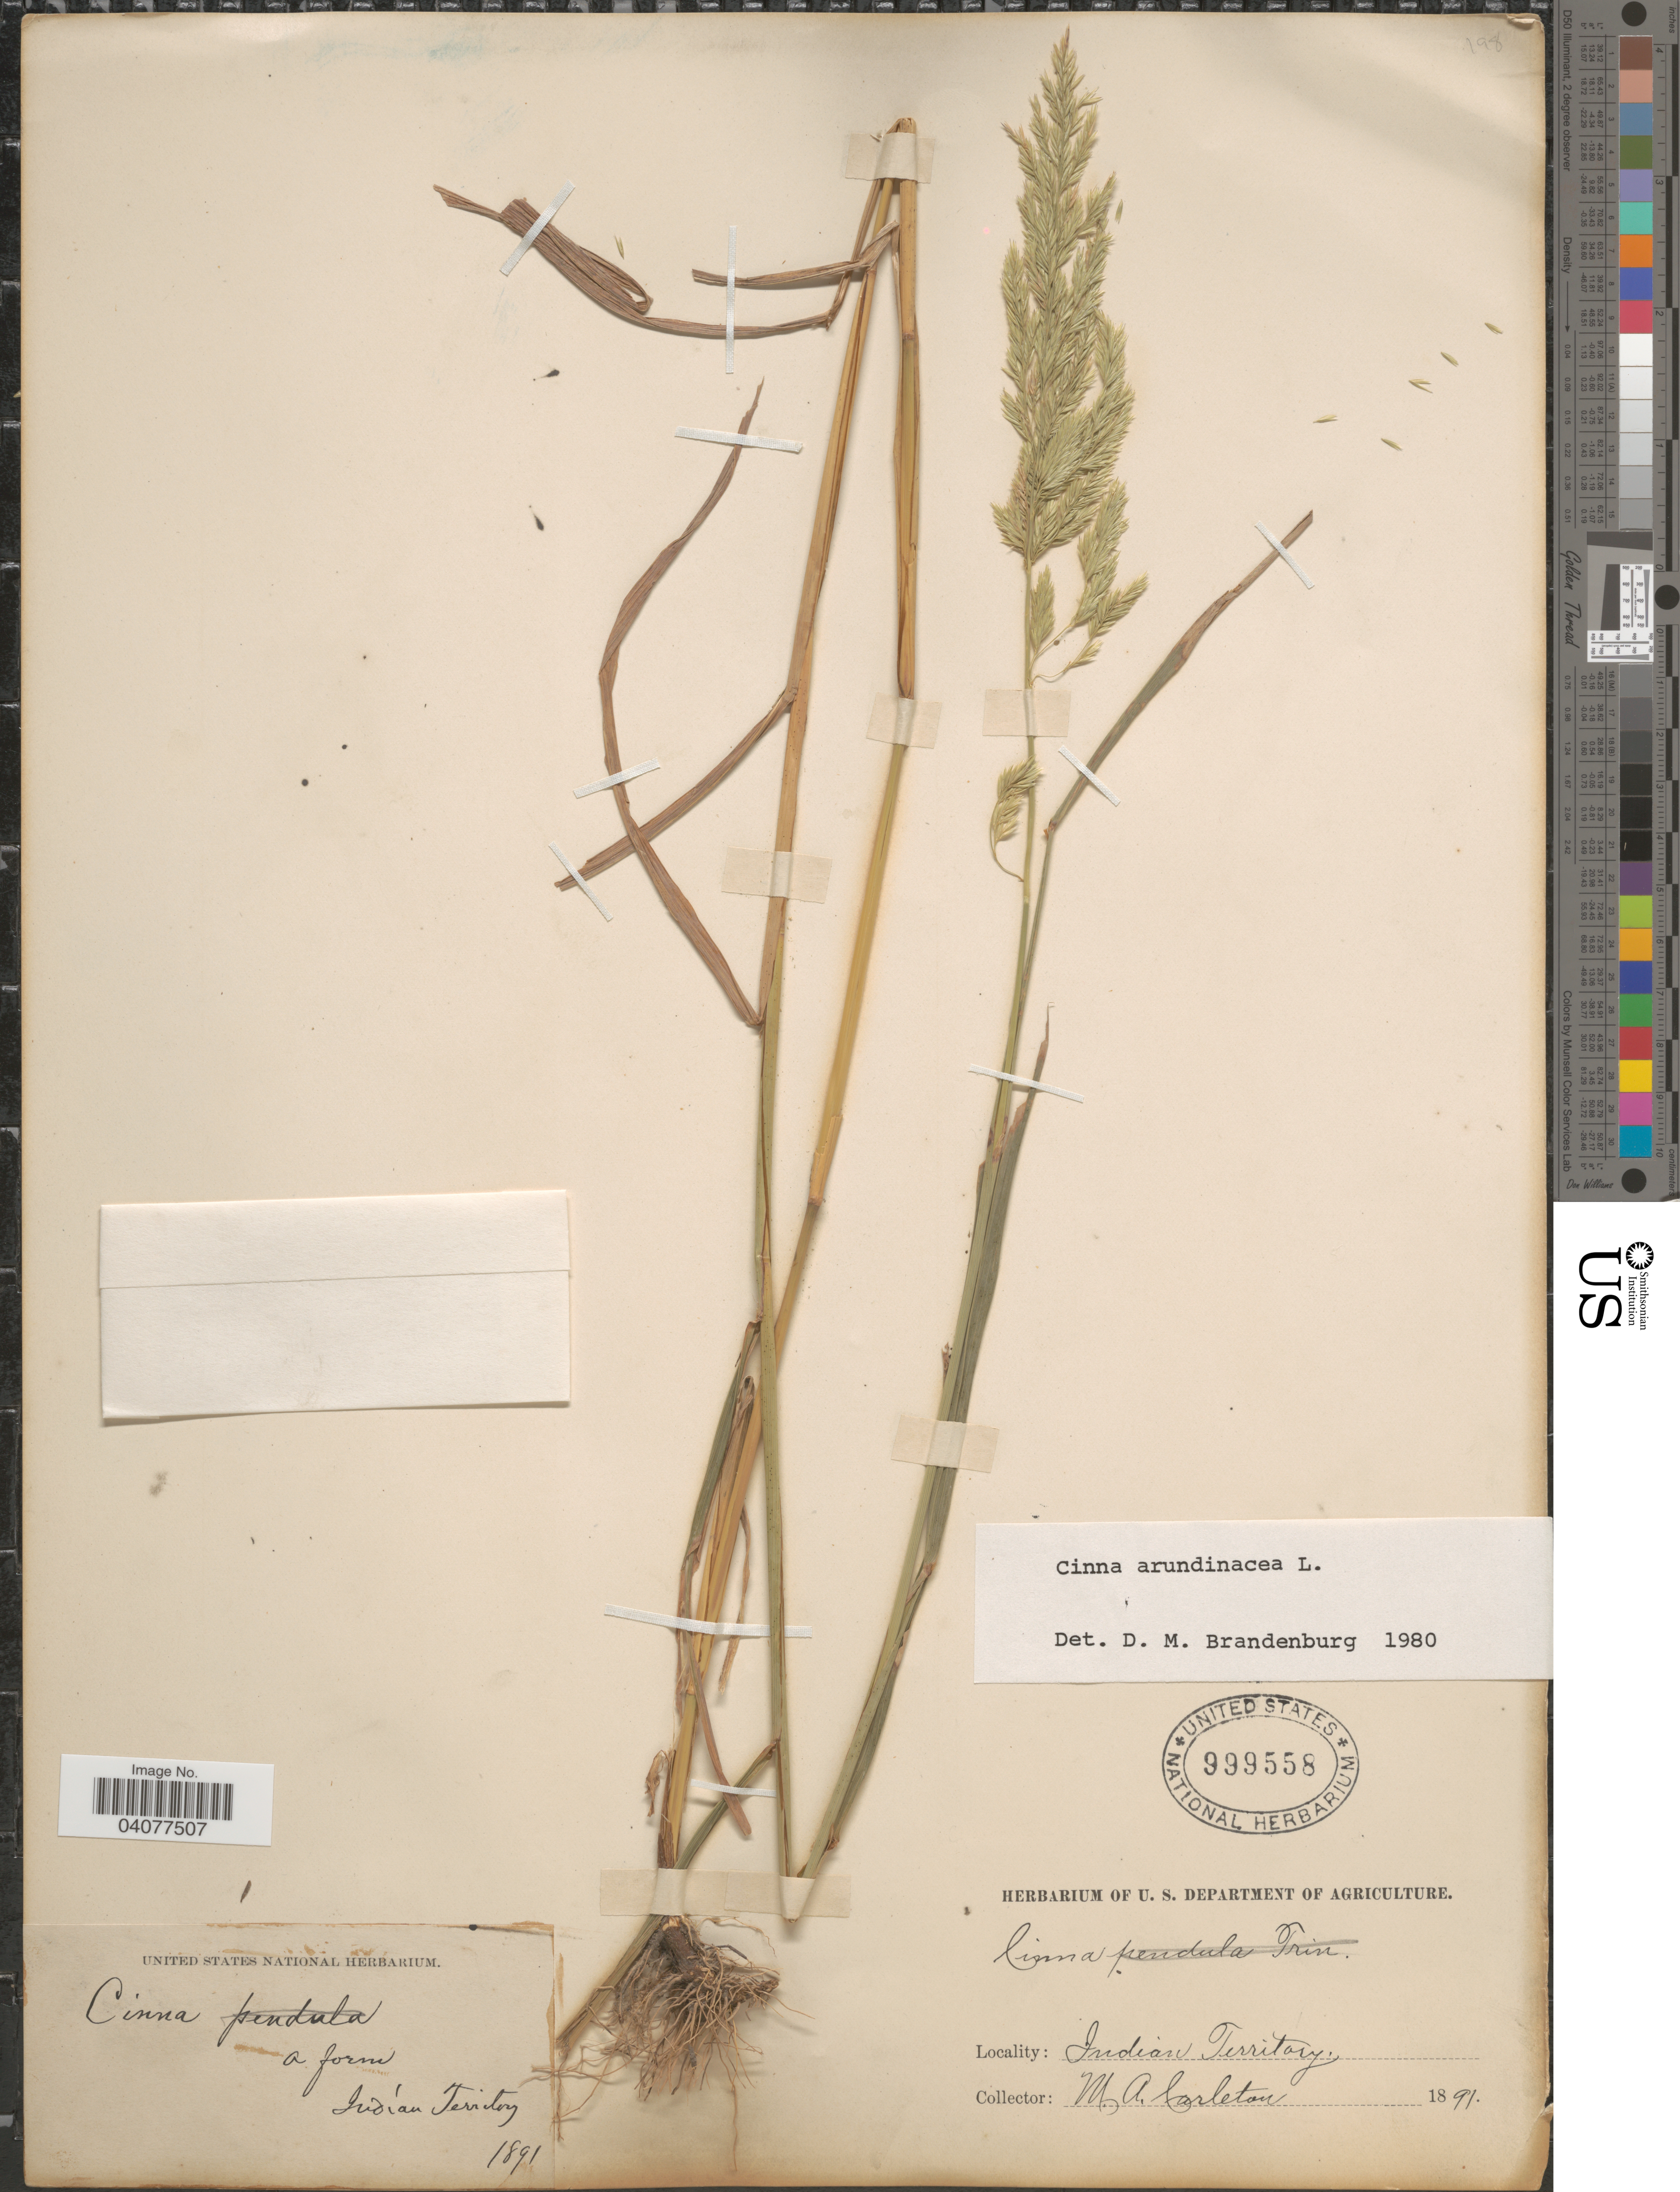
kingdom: Plantae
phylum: Tracheophyta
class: Liliopsida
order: Poales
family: Poaceae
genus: Cinna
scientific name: Cinna arundinacea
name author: L.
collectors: M. A. Carleton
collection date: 1891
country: United States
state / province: Oklahoma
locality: Indian Territory.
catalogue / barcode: US 999558